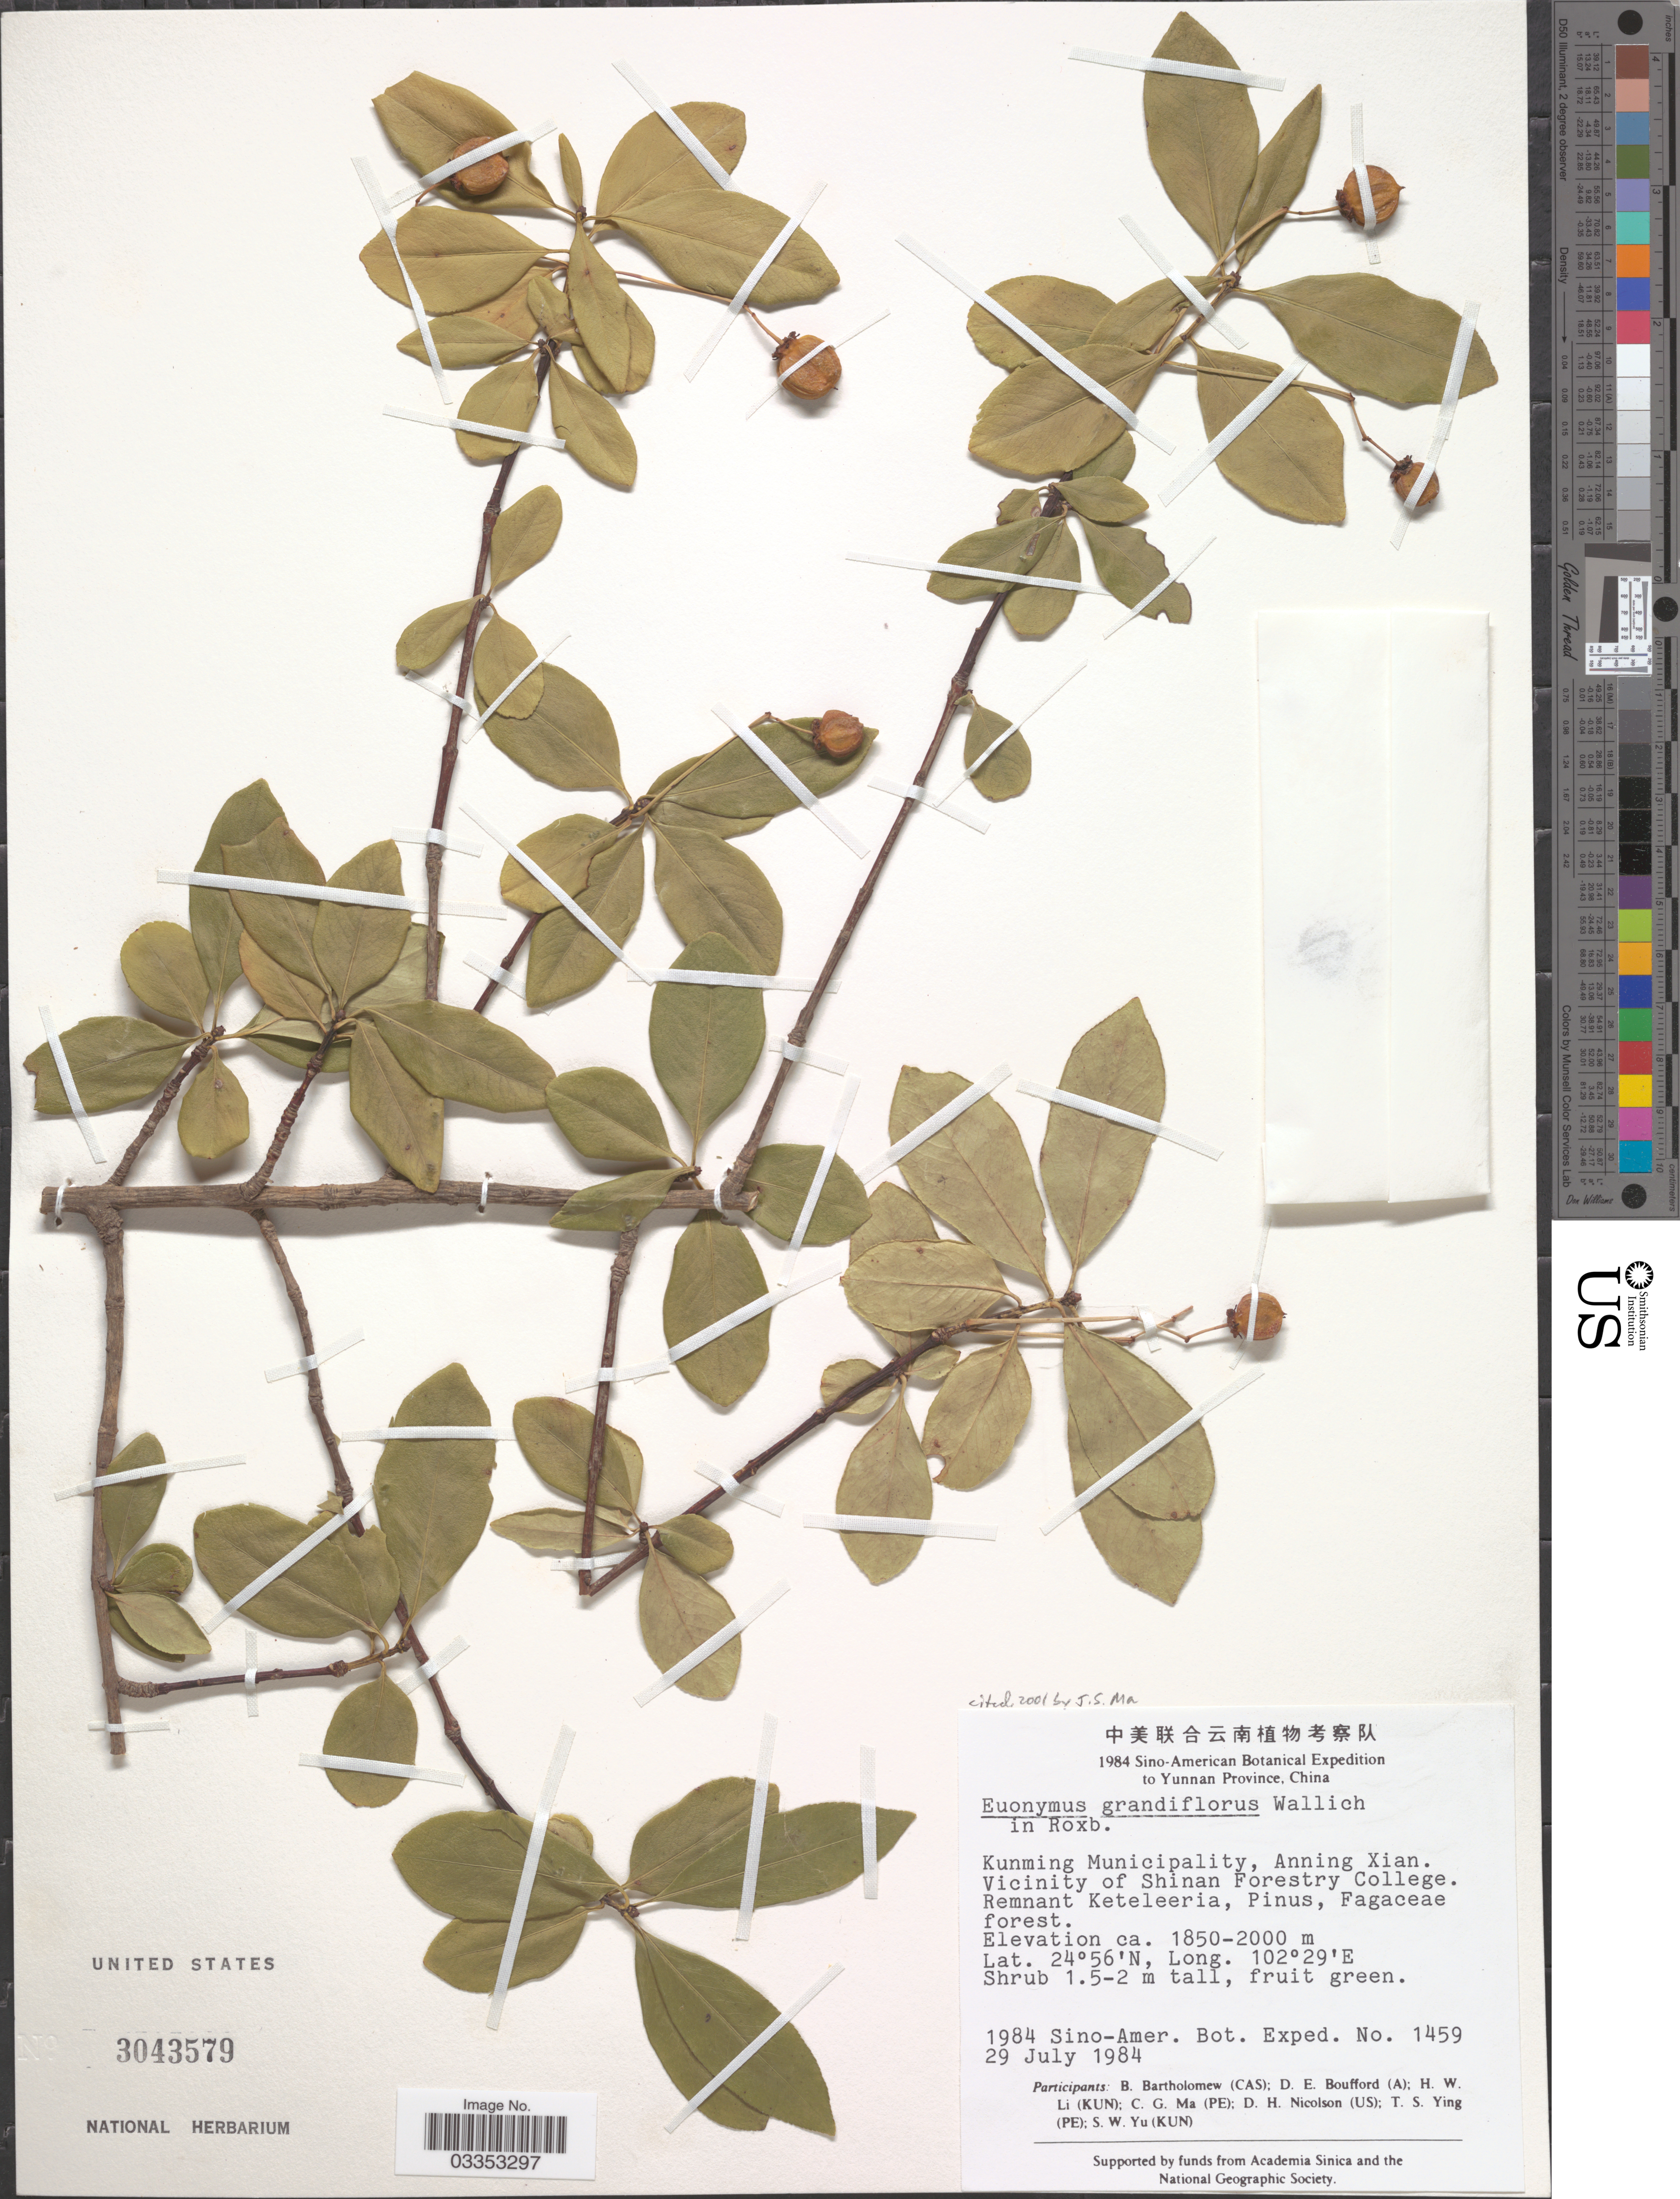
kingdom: Plantae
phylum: Tracheophyta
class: Magnoliopsida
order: Celastrales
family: Celastraceae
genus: Euonymus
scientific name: Euonymus grandiflorus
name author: Wall.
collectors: Sino-Amer. Bot. Exped. 1984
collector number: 1459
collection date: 1984-07-29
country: China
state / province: Yunnan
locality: Kunming Municipality, Anning Xian. Vicinity of Shinan Forestry College.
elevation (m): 1850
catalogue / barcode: US 3043579